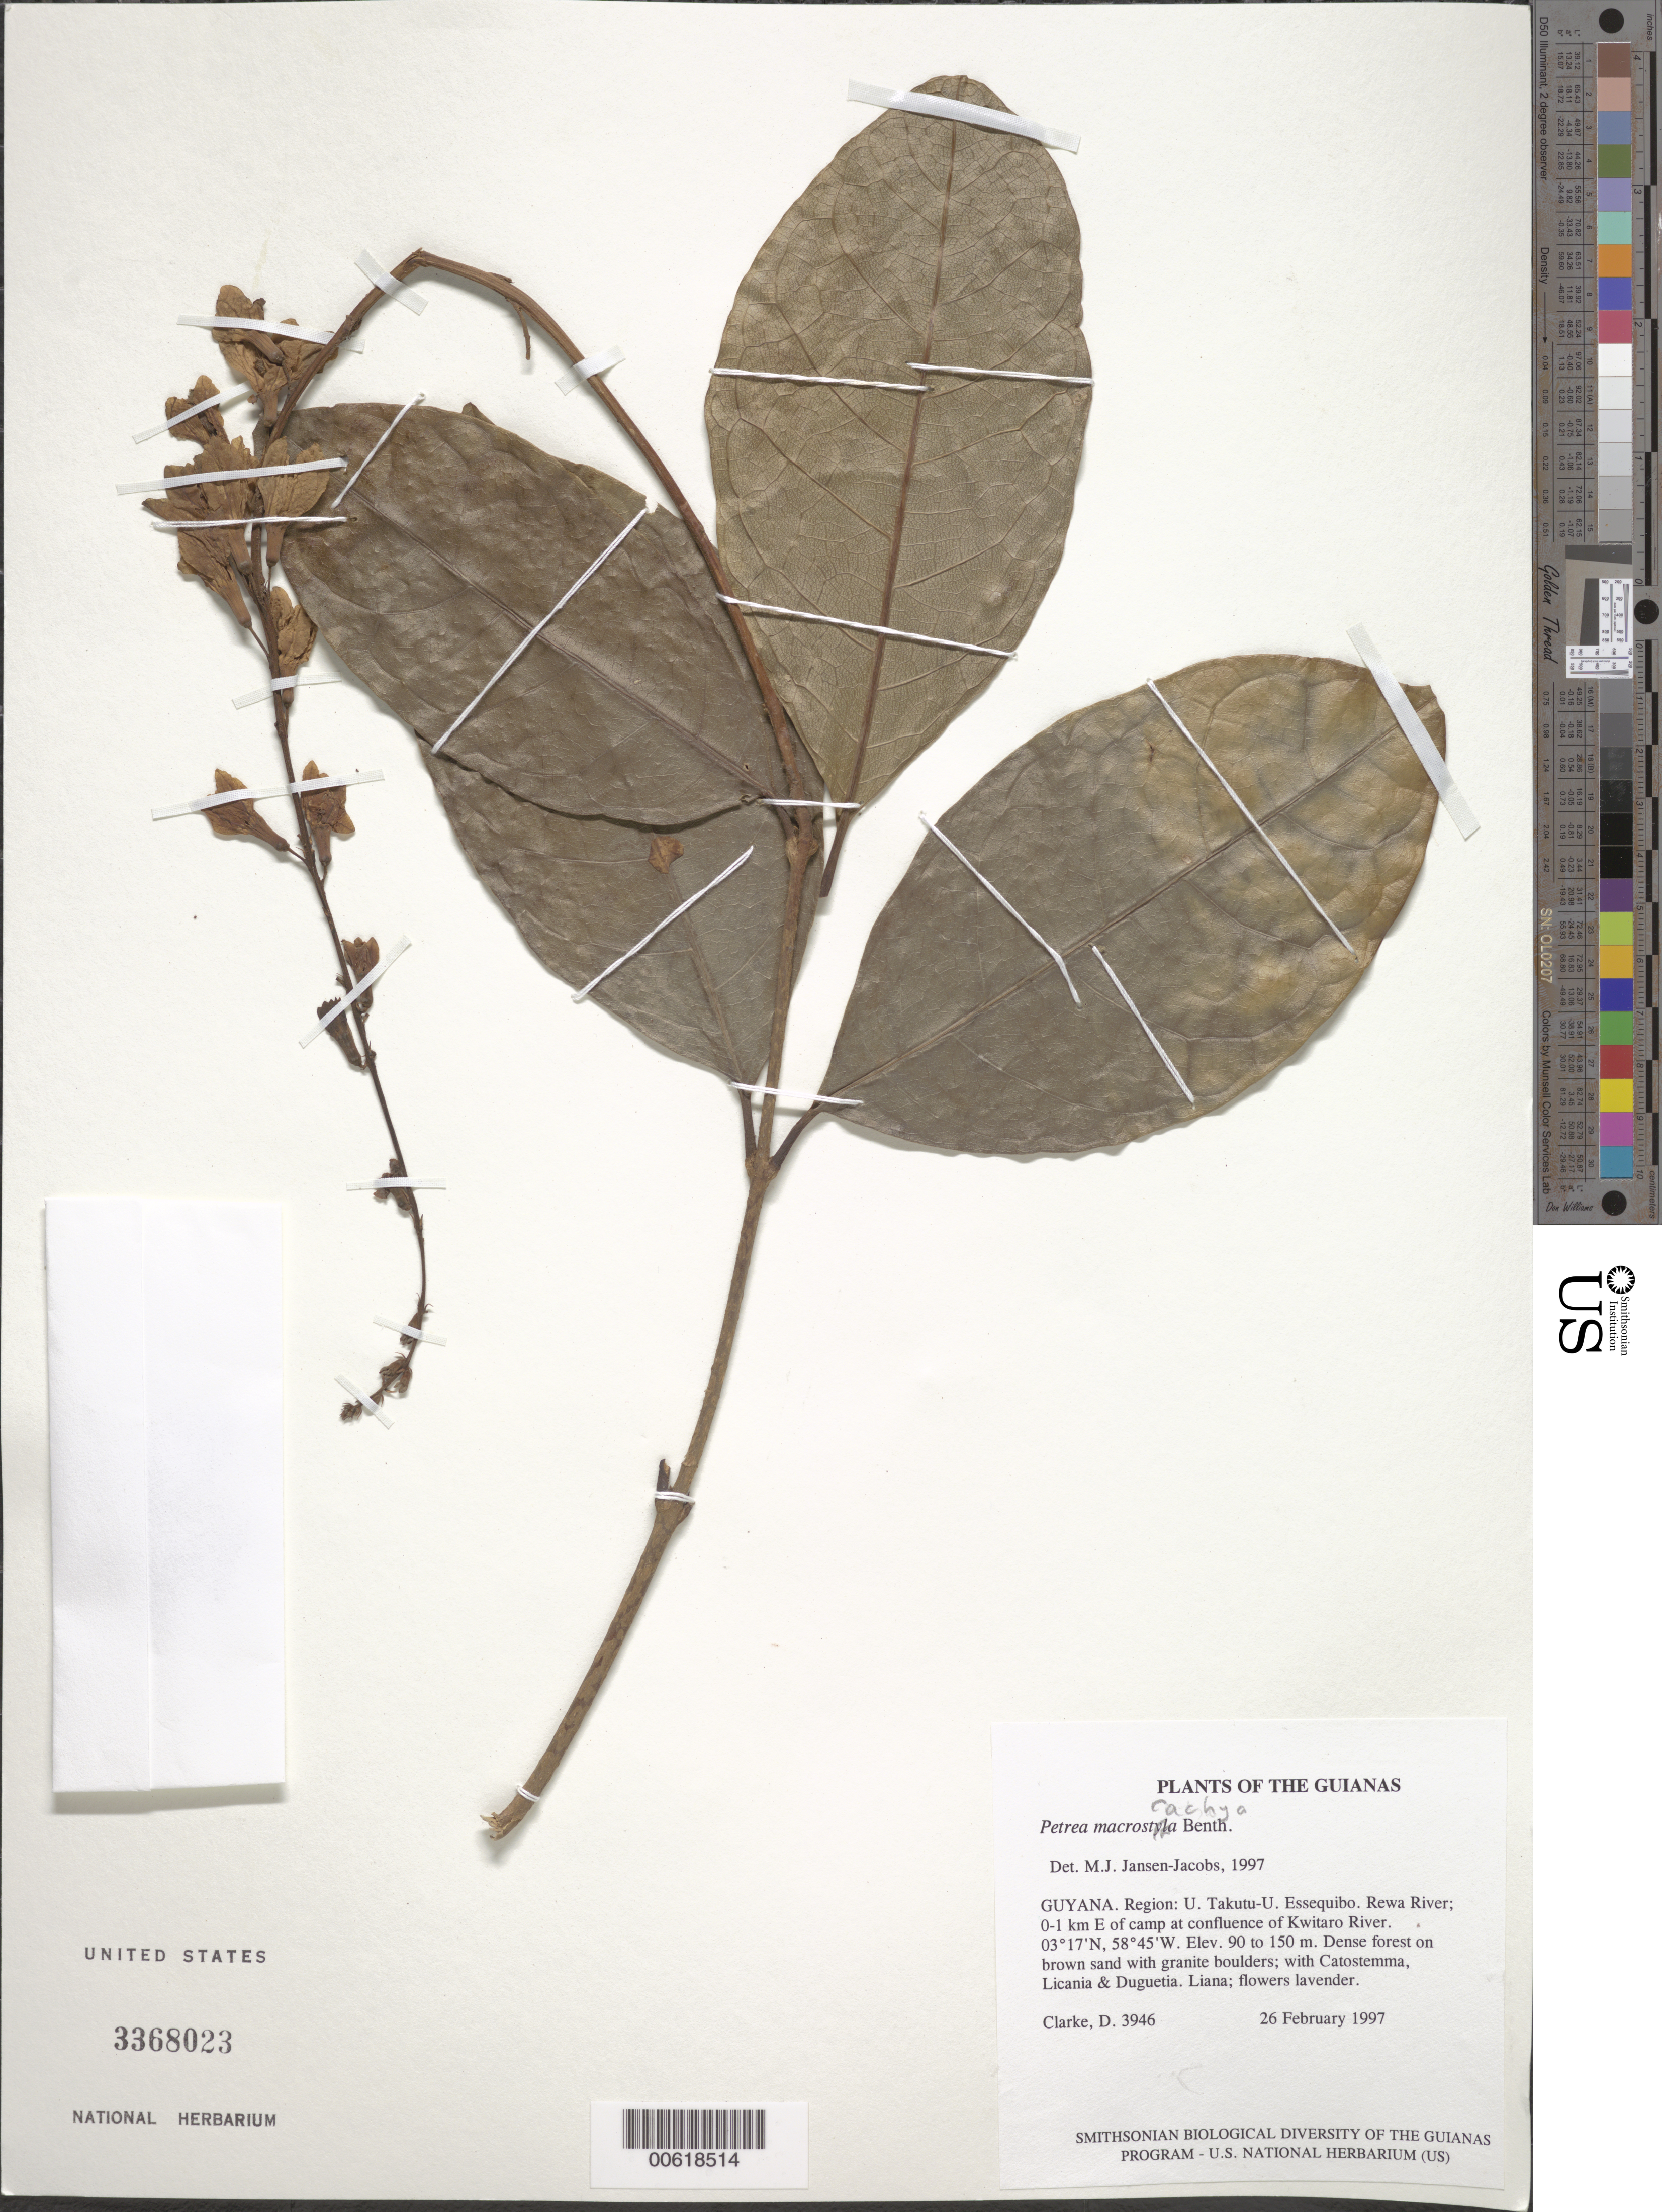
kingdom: Plantae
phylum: Tracheophyta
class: Magnoliopsida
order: Lamiales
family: Verbenaceae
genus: Petrea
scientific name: Petrea macrostachya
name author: Benth.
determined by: Jansen-Jacobs, M. J., (U), Nationaal Herbarium Nederland, Utrecht University branch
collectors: H. D. Clarke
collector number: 3946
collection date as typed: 26 February 1997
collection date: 1997-02-26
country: Guyana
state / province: U. Takutu-U. Essequibo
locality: Rewa River; 0-1 km E of camp at confluence of Kwitaro River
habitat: Dense forest on brown sand with granite boulders; with Catostemma, Licania & Duguetia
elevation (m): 90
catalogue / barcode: US 3368023